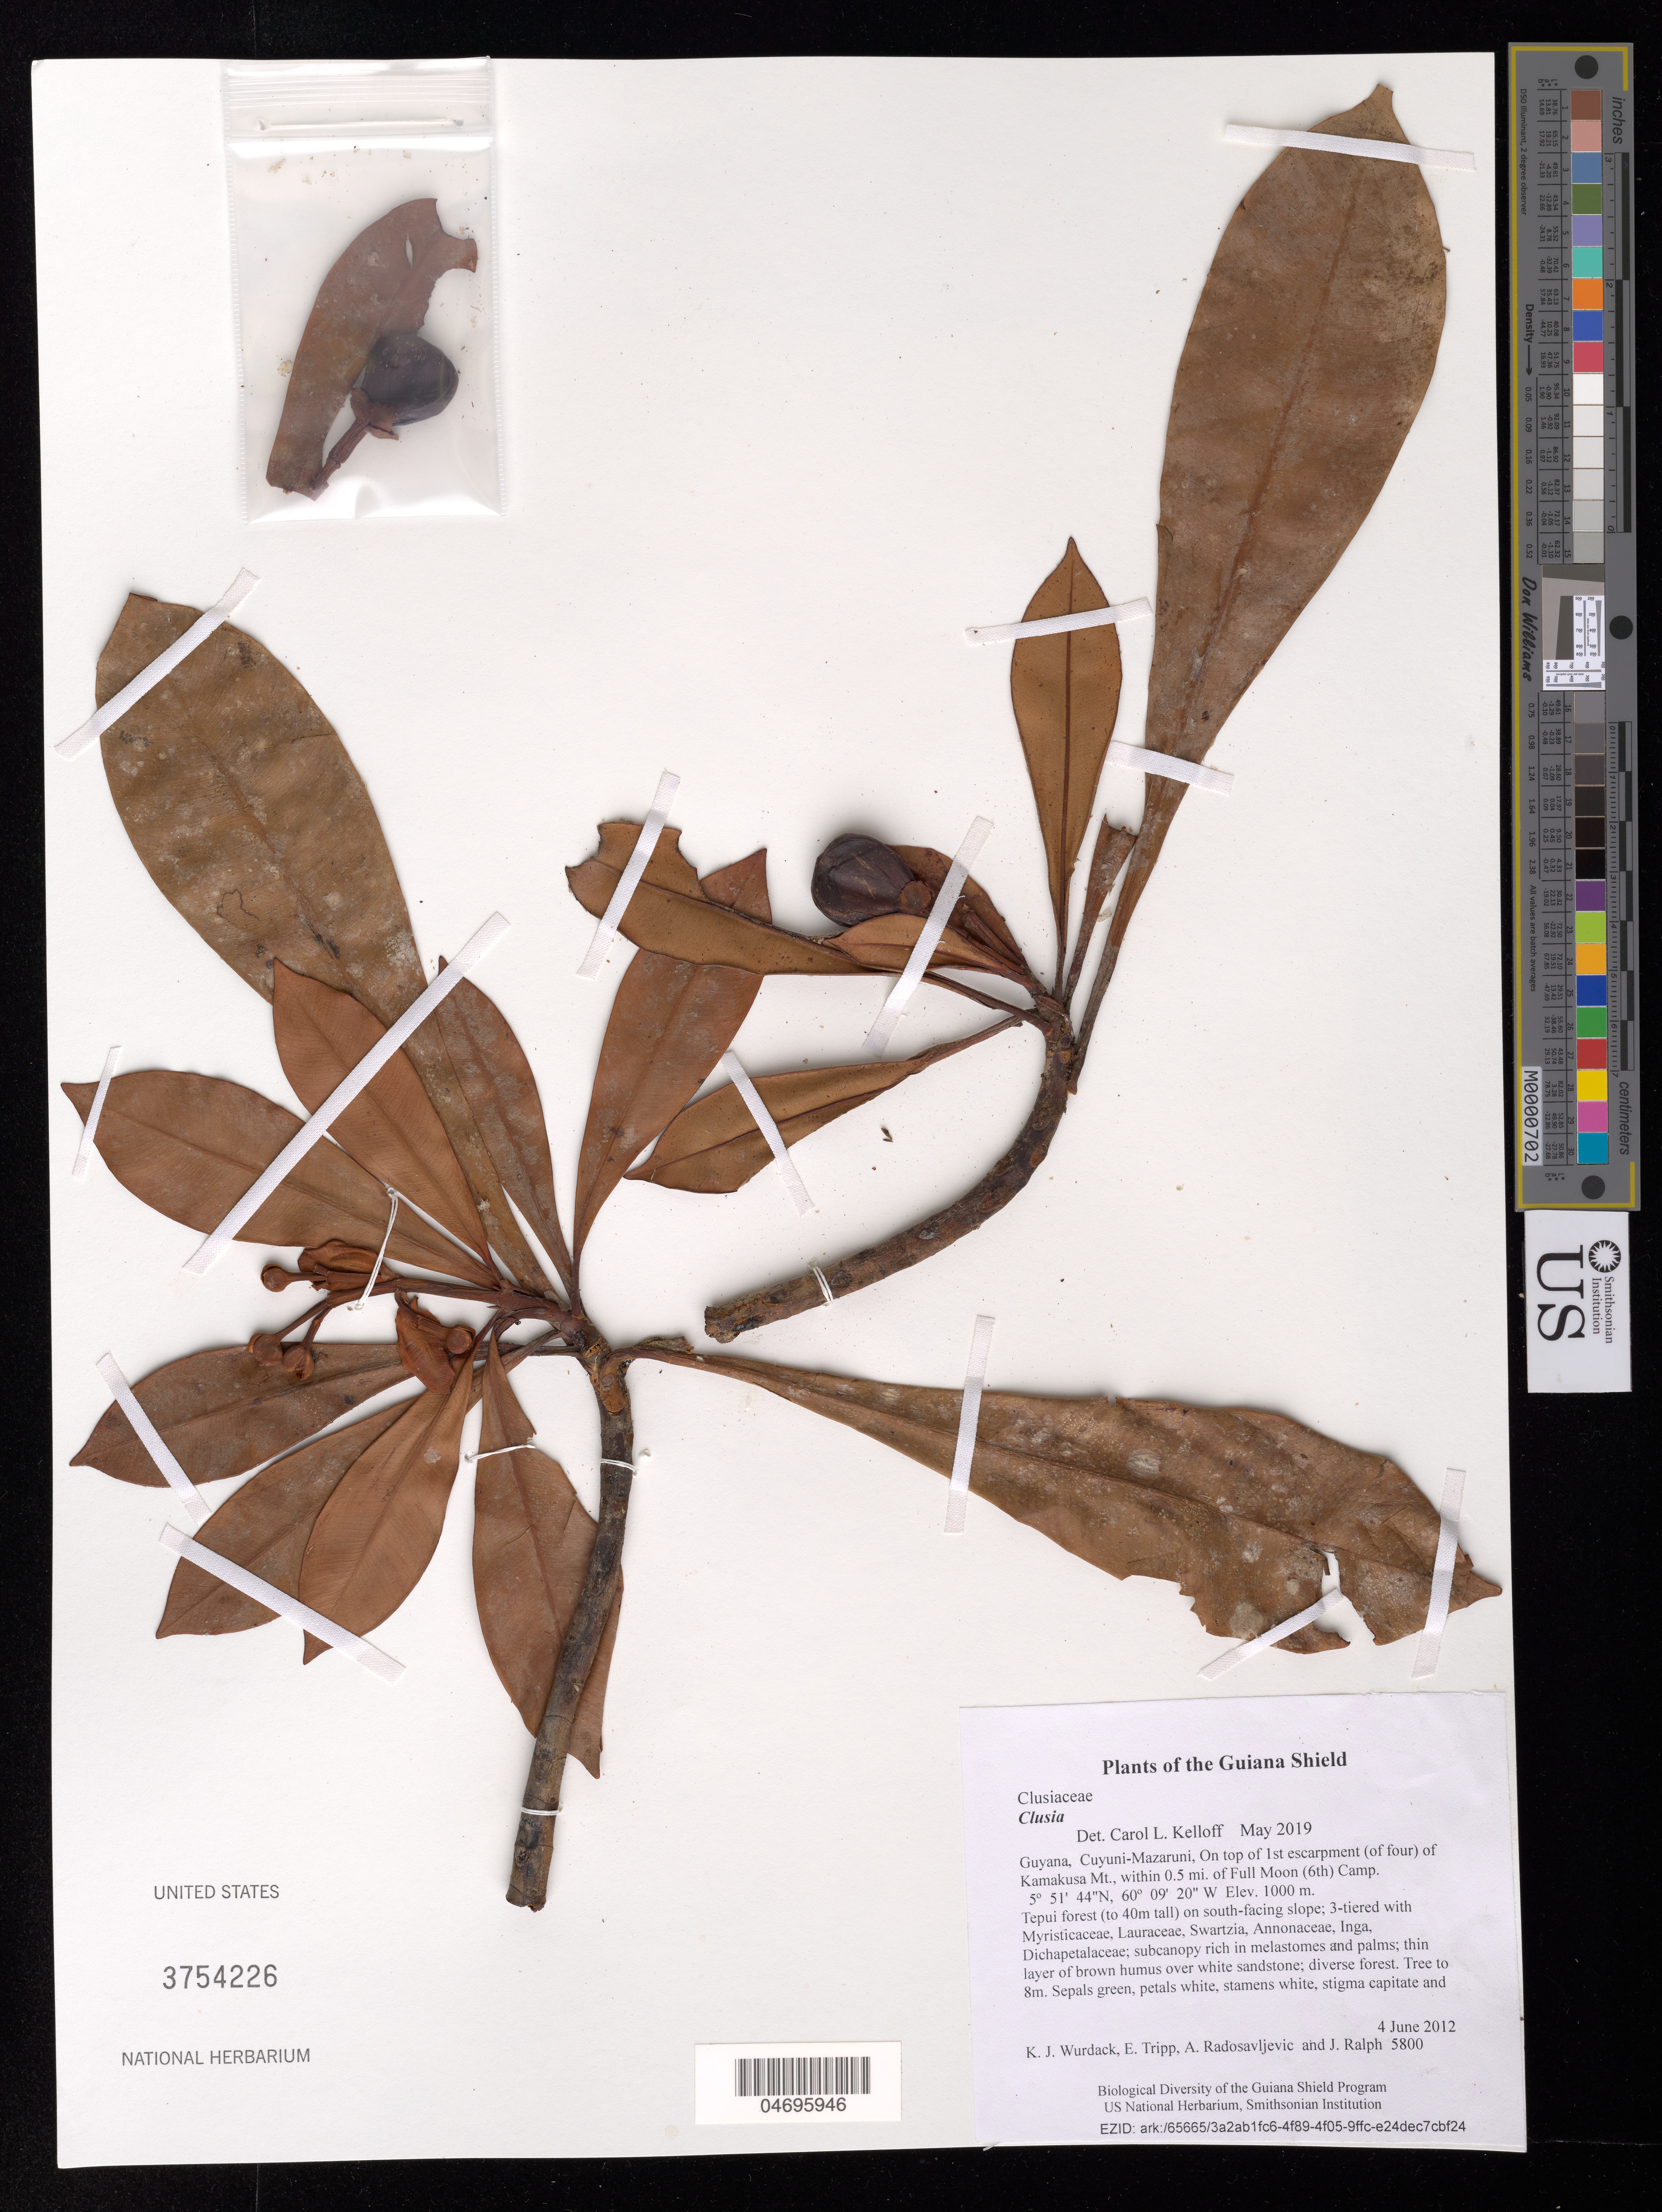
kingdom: Plantae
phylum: Tracheophyta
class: Magnoliopsida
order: Malpighiales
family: Clusiaceae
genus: Clusia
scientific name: Clusia sp.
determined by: Kelloff, Carol L.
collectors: K. Wurdack, E. Tripp, A. Radosavljevic & J. Ralph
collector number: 5800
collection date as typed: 4 June 2012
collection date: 2012-06-04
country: Guyana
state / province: Cuyuni-Mazaruni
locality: On top of 1st escarpment (of four) of Kamakusa Mt., within 0.5 mi. of Full Moon (6th) Camp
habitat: Tepui forest (to 40m tall) on south-facing slope; 3-tiered with Myristicaceae, Lauraceae, Swartzia, Annonaceae, Inga, Dichapetalaceae; subcanopy rich in melastomes and palms; thin layer of brown humus over white sandstone; diverse forest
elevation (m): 1000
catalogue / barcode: US 3754226